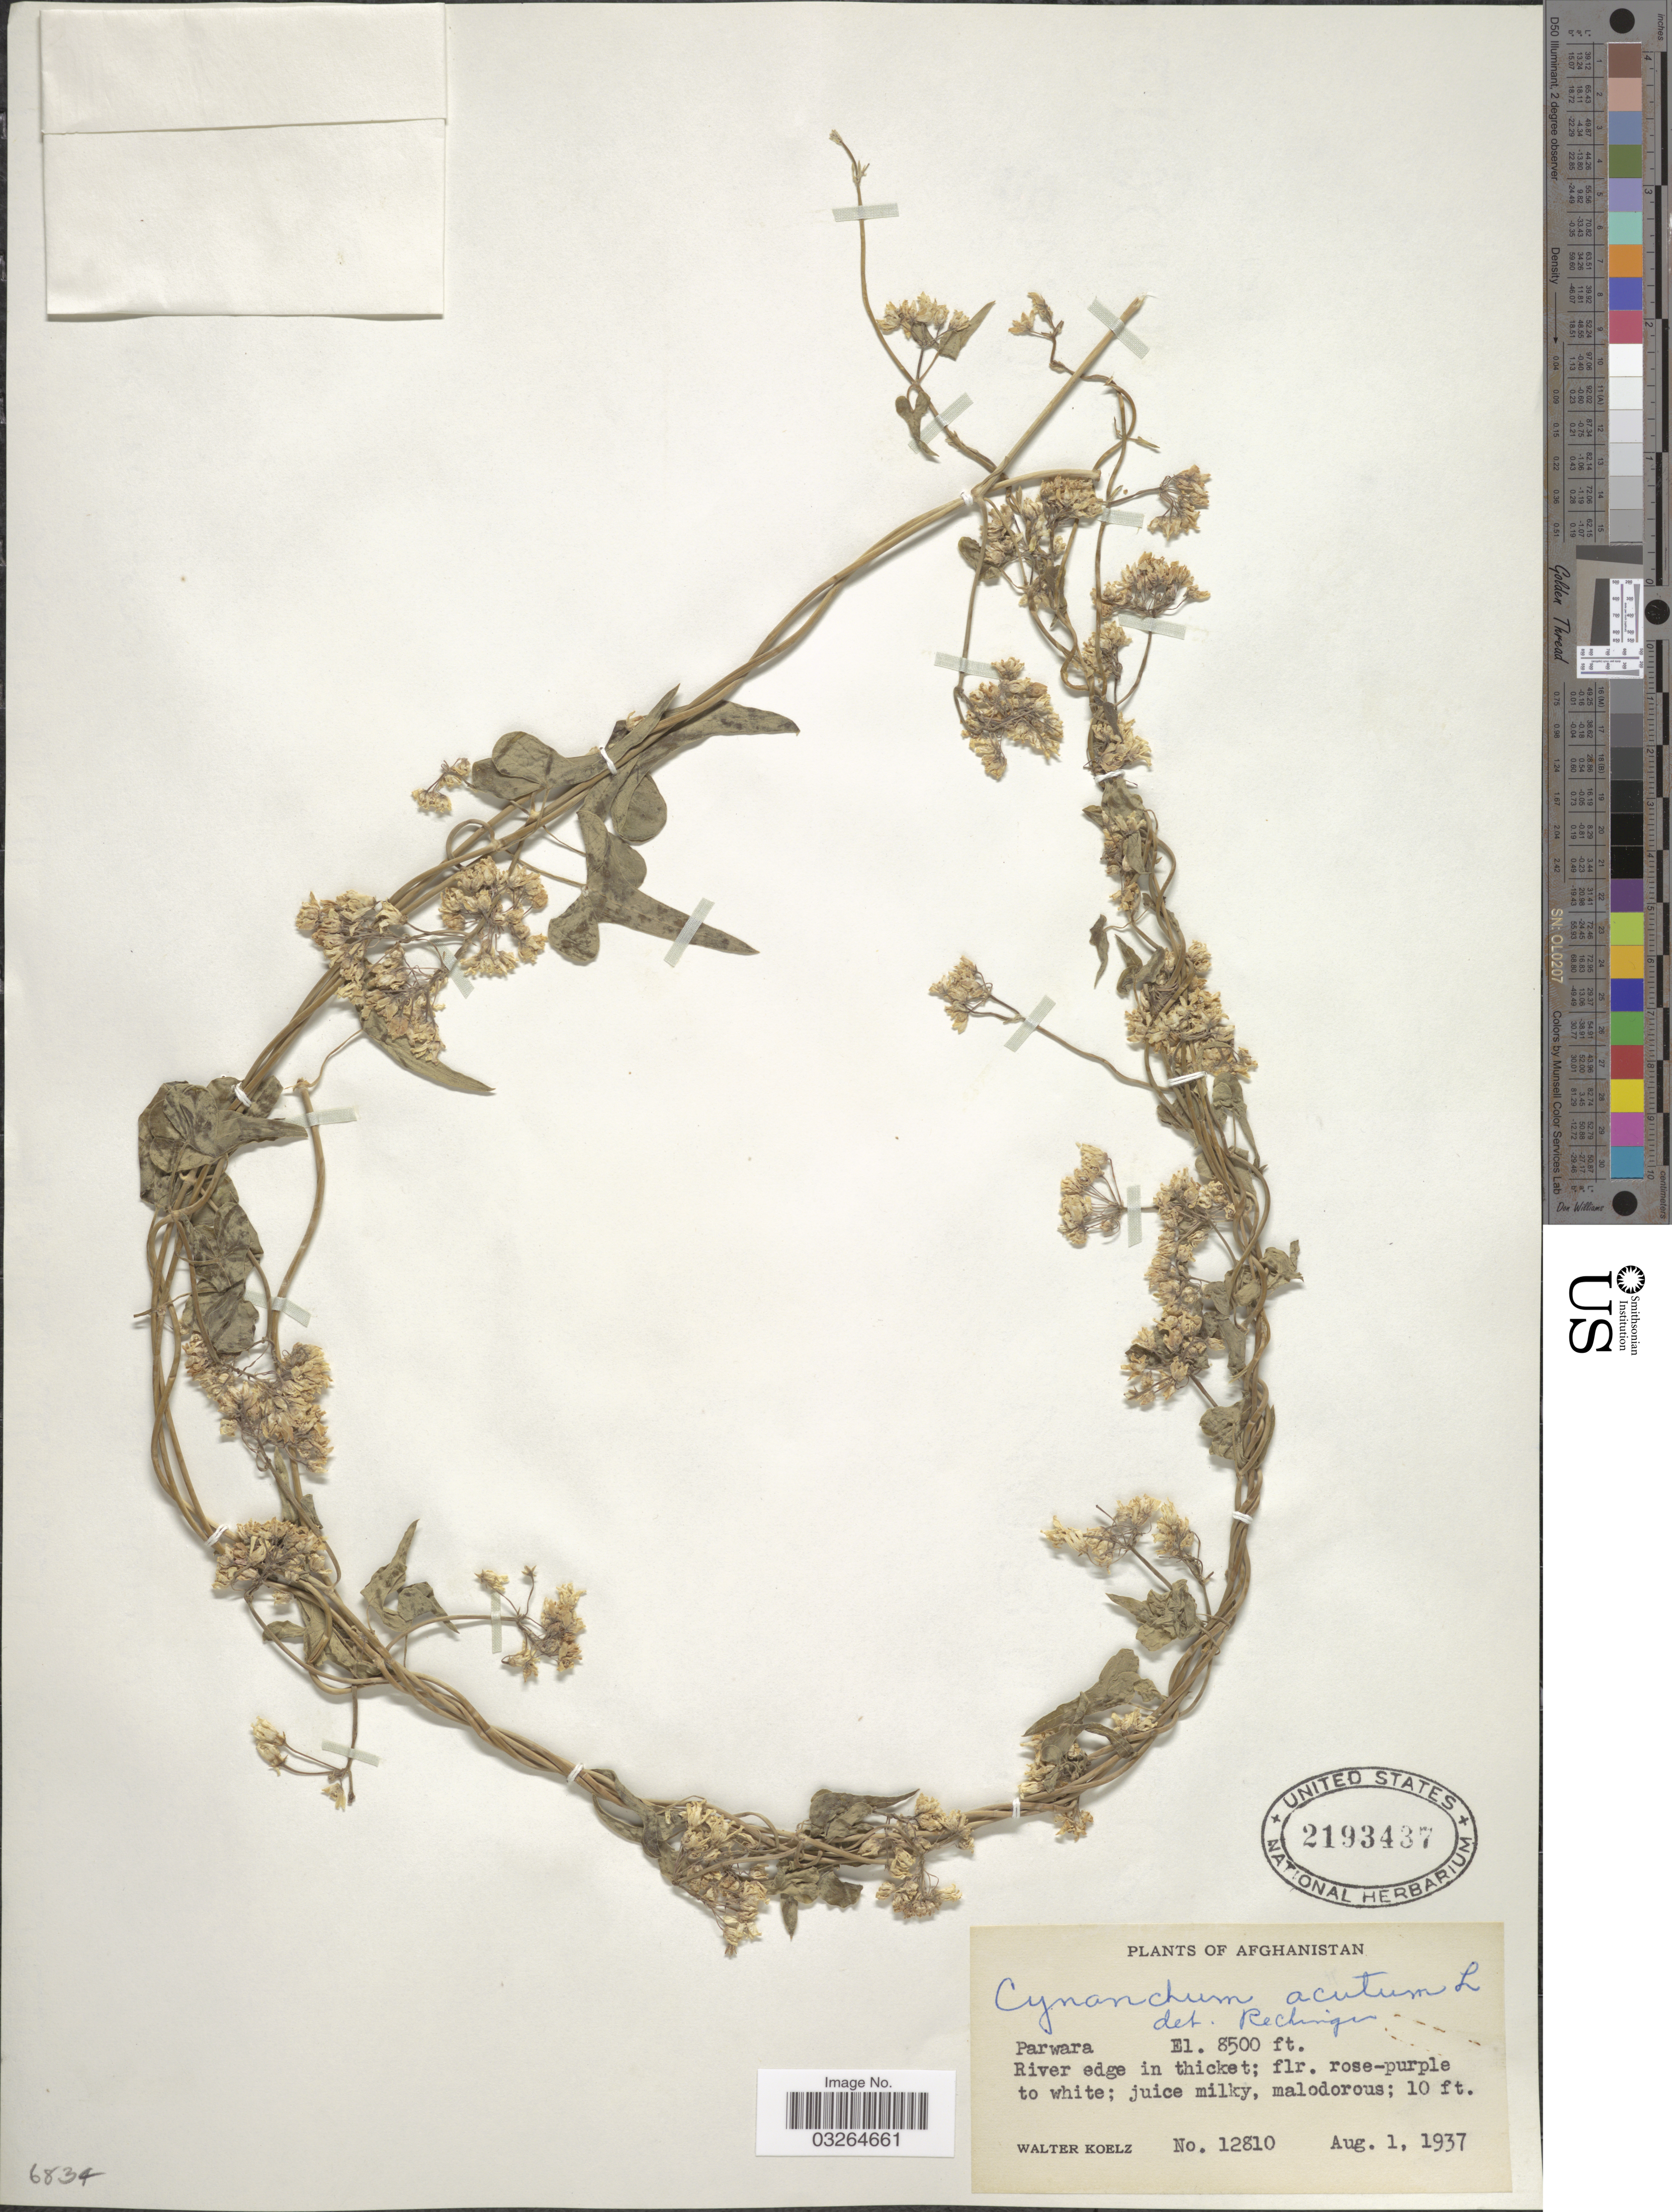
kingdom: Plantae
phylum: Tracheophyta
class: Magnoliopsida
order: Gentianales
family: Apocynaceae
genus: Cynanchum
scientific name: Cynanchum acutum subsp. sibiricum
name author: (Willd.) Rech. f.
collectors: W. N. Koelz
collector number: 12810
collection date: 1937-08-01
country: Afghanistan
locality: Parwara. River edge in thicket.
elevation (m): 2591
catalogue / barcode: US 2193437